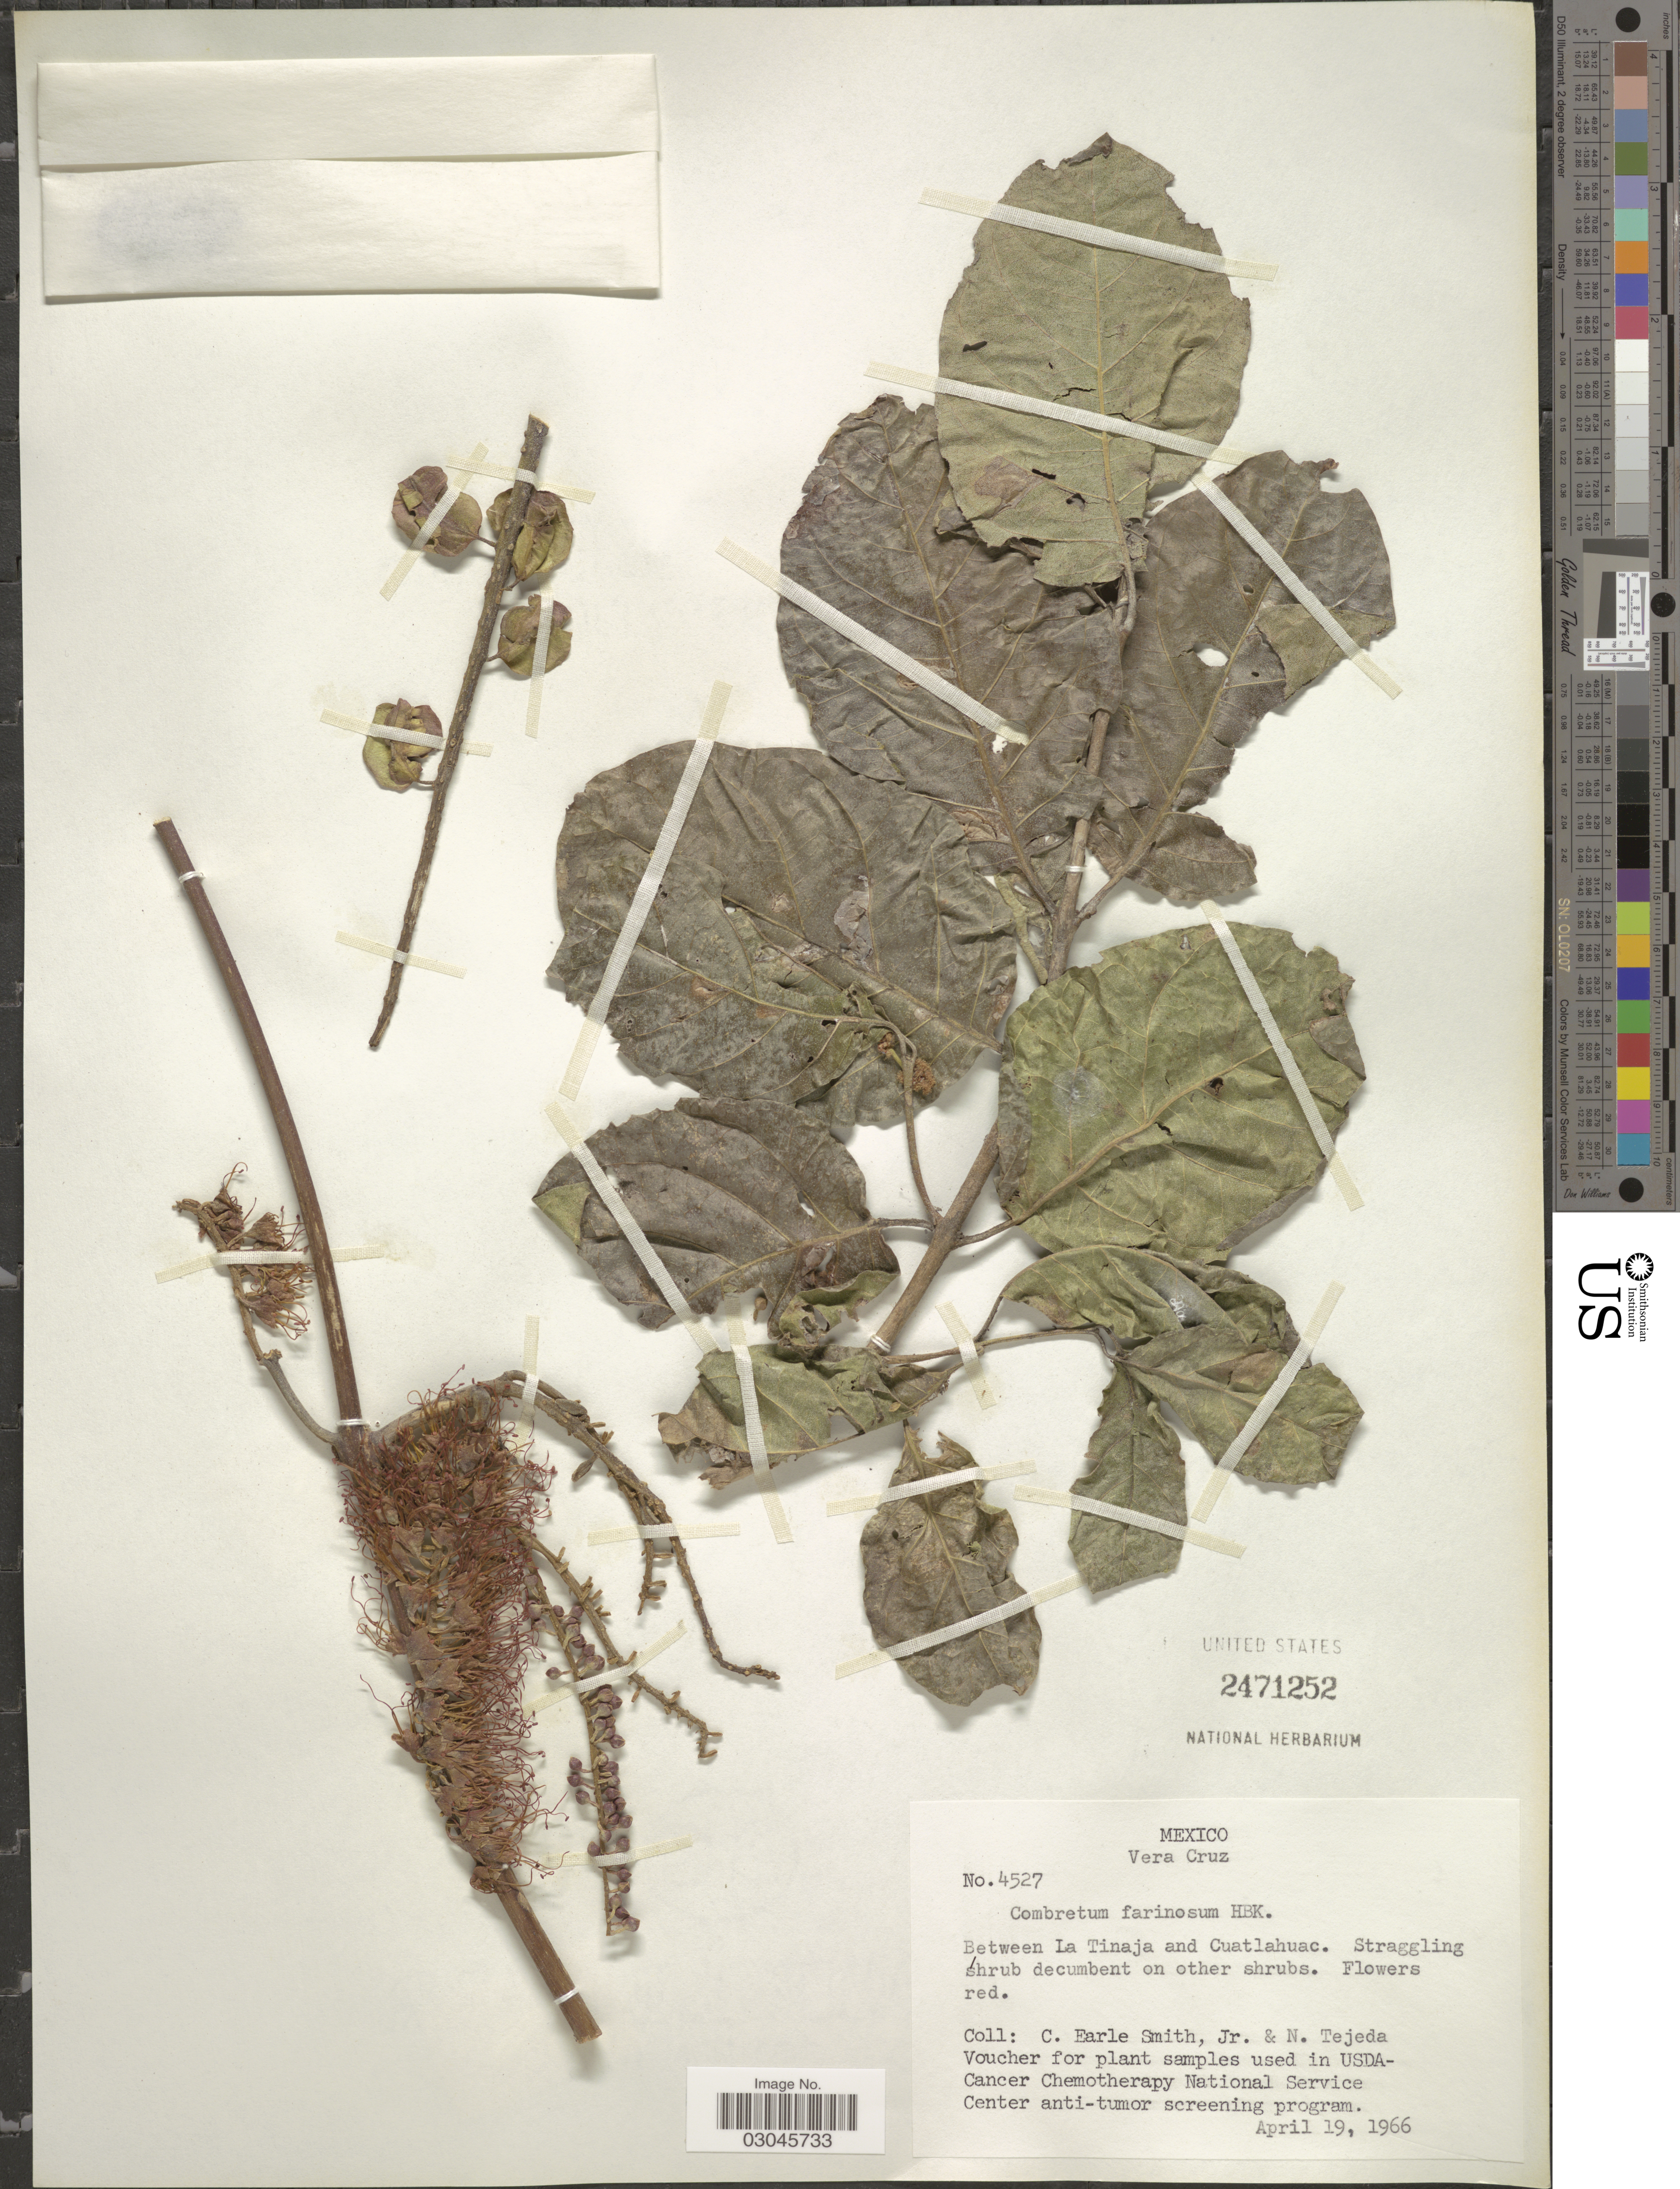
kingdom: Plantae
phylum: Tracheophyta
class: Magnoliopsida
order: Myrtales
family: Combretaceae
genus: Combretum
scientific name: Combretum fruticosum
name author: (Loefl.) Stuntz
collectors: C. E. Smith Jr. & N. Tejeda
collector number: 4527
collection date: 1966-04-19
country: Mexico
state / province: Veracruz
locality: Vera Cruz. Between La Tinaja and Cuatlahuac.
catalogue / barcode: US 2471252